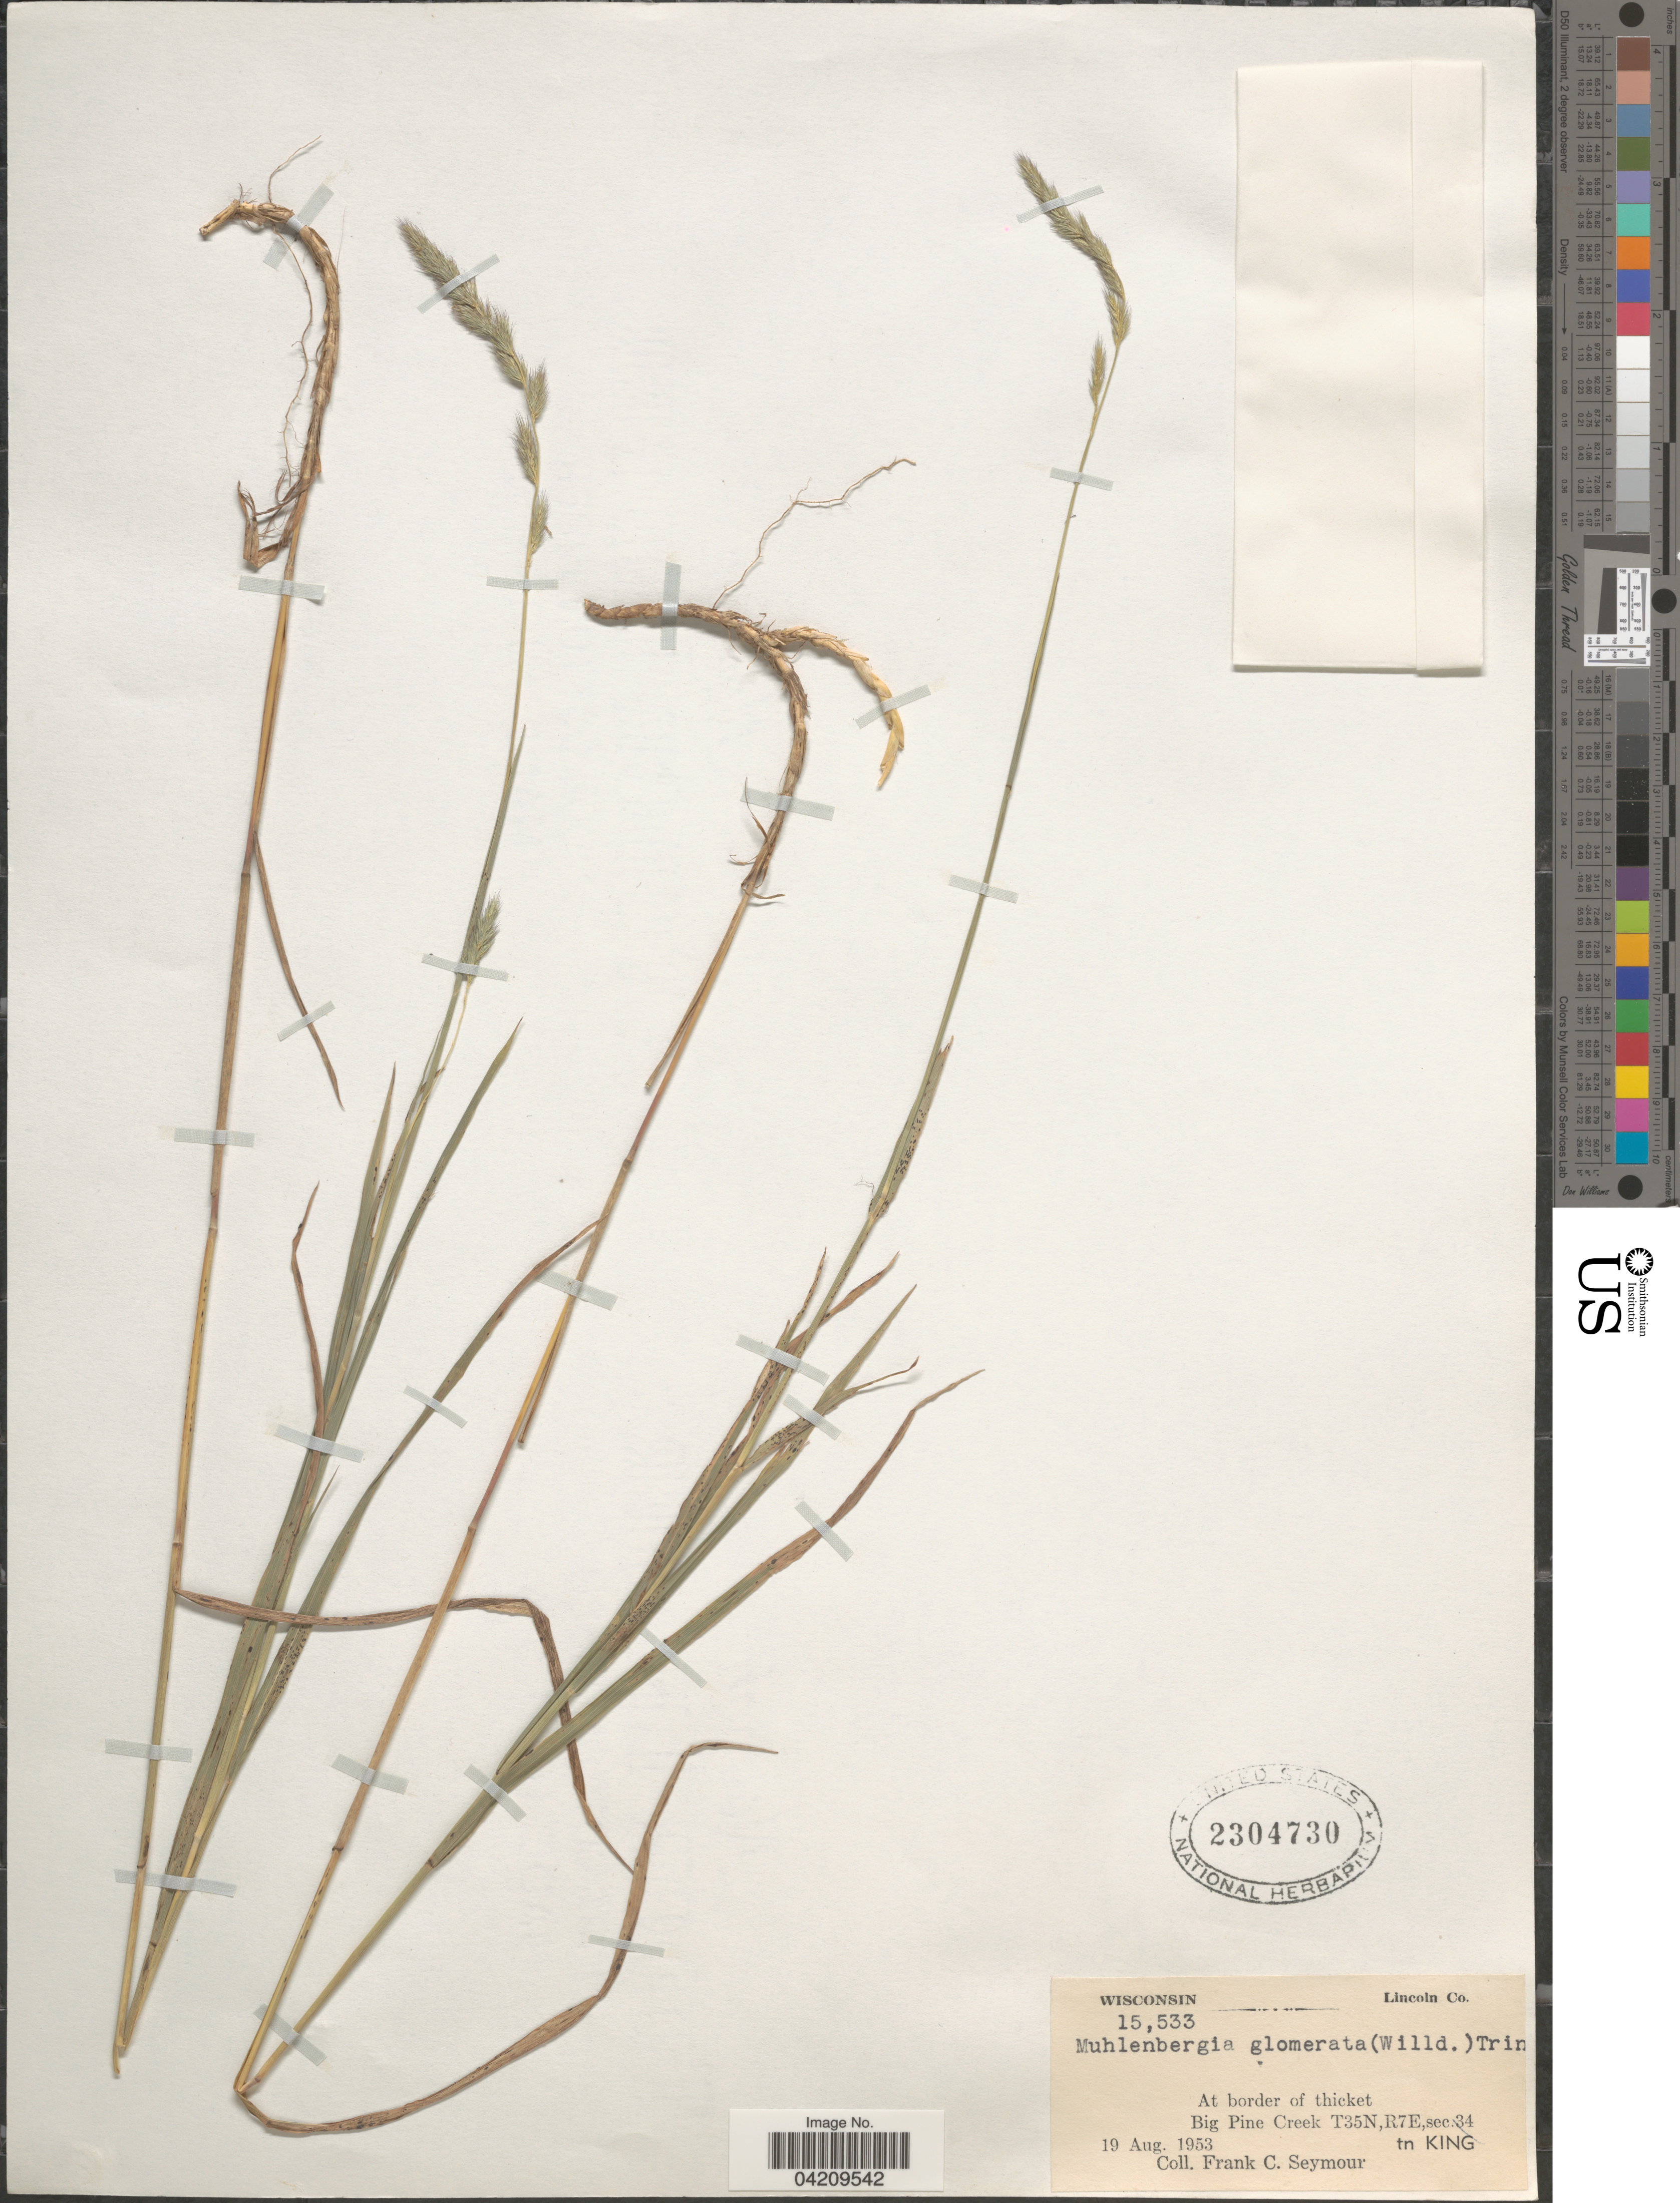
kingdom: Plantae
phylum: Tracheophyta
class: Liliopsida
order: Poales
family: Poaceae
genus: Muhlenbergia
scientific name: Muhlenbergia glomerata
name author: (Willd.) Trin.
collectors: F. C. Seymour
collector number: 15533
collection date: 1953-08-19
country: United States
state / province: Wisconsin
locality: Lincoln Co. At border of thicket. Big Pine Creek T35N, R7E, sec.34. Tn King.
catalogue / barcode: US 2304730